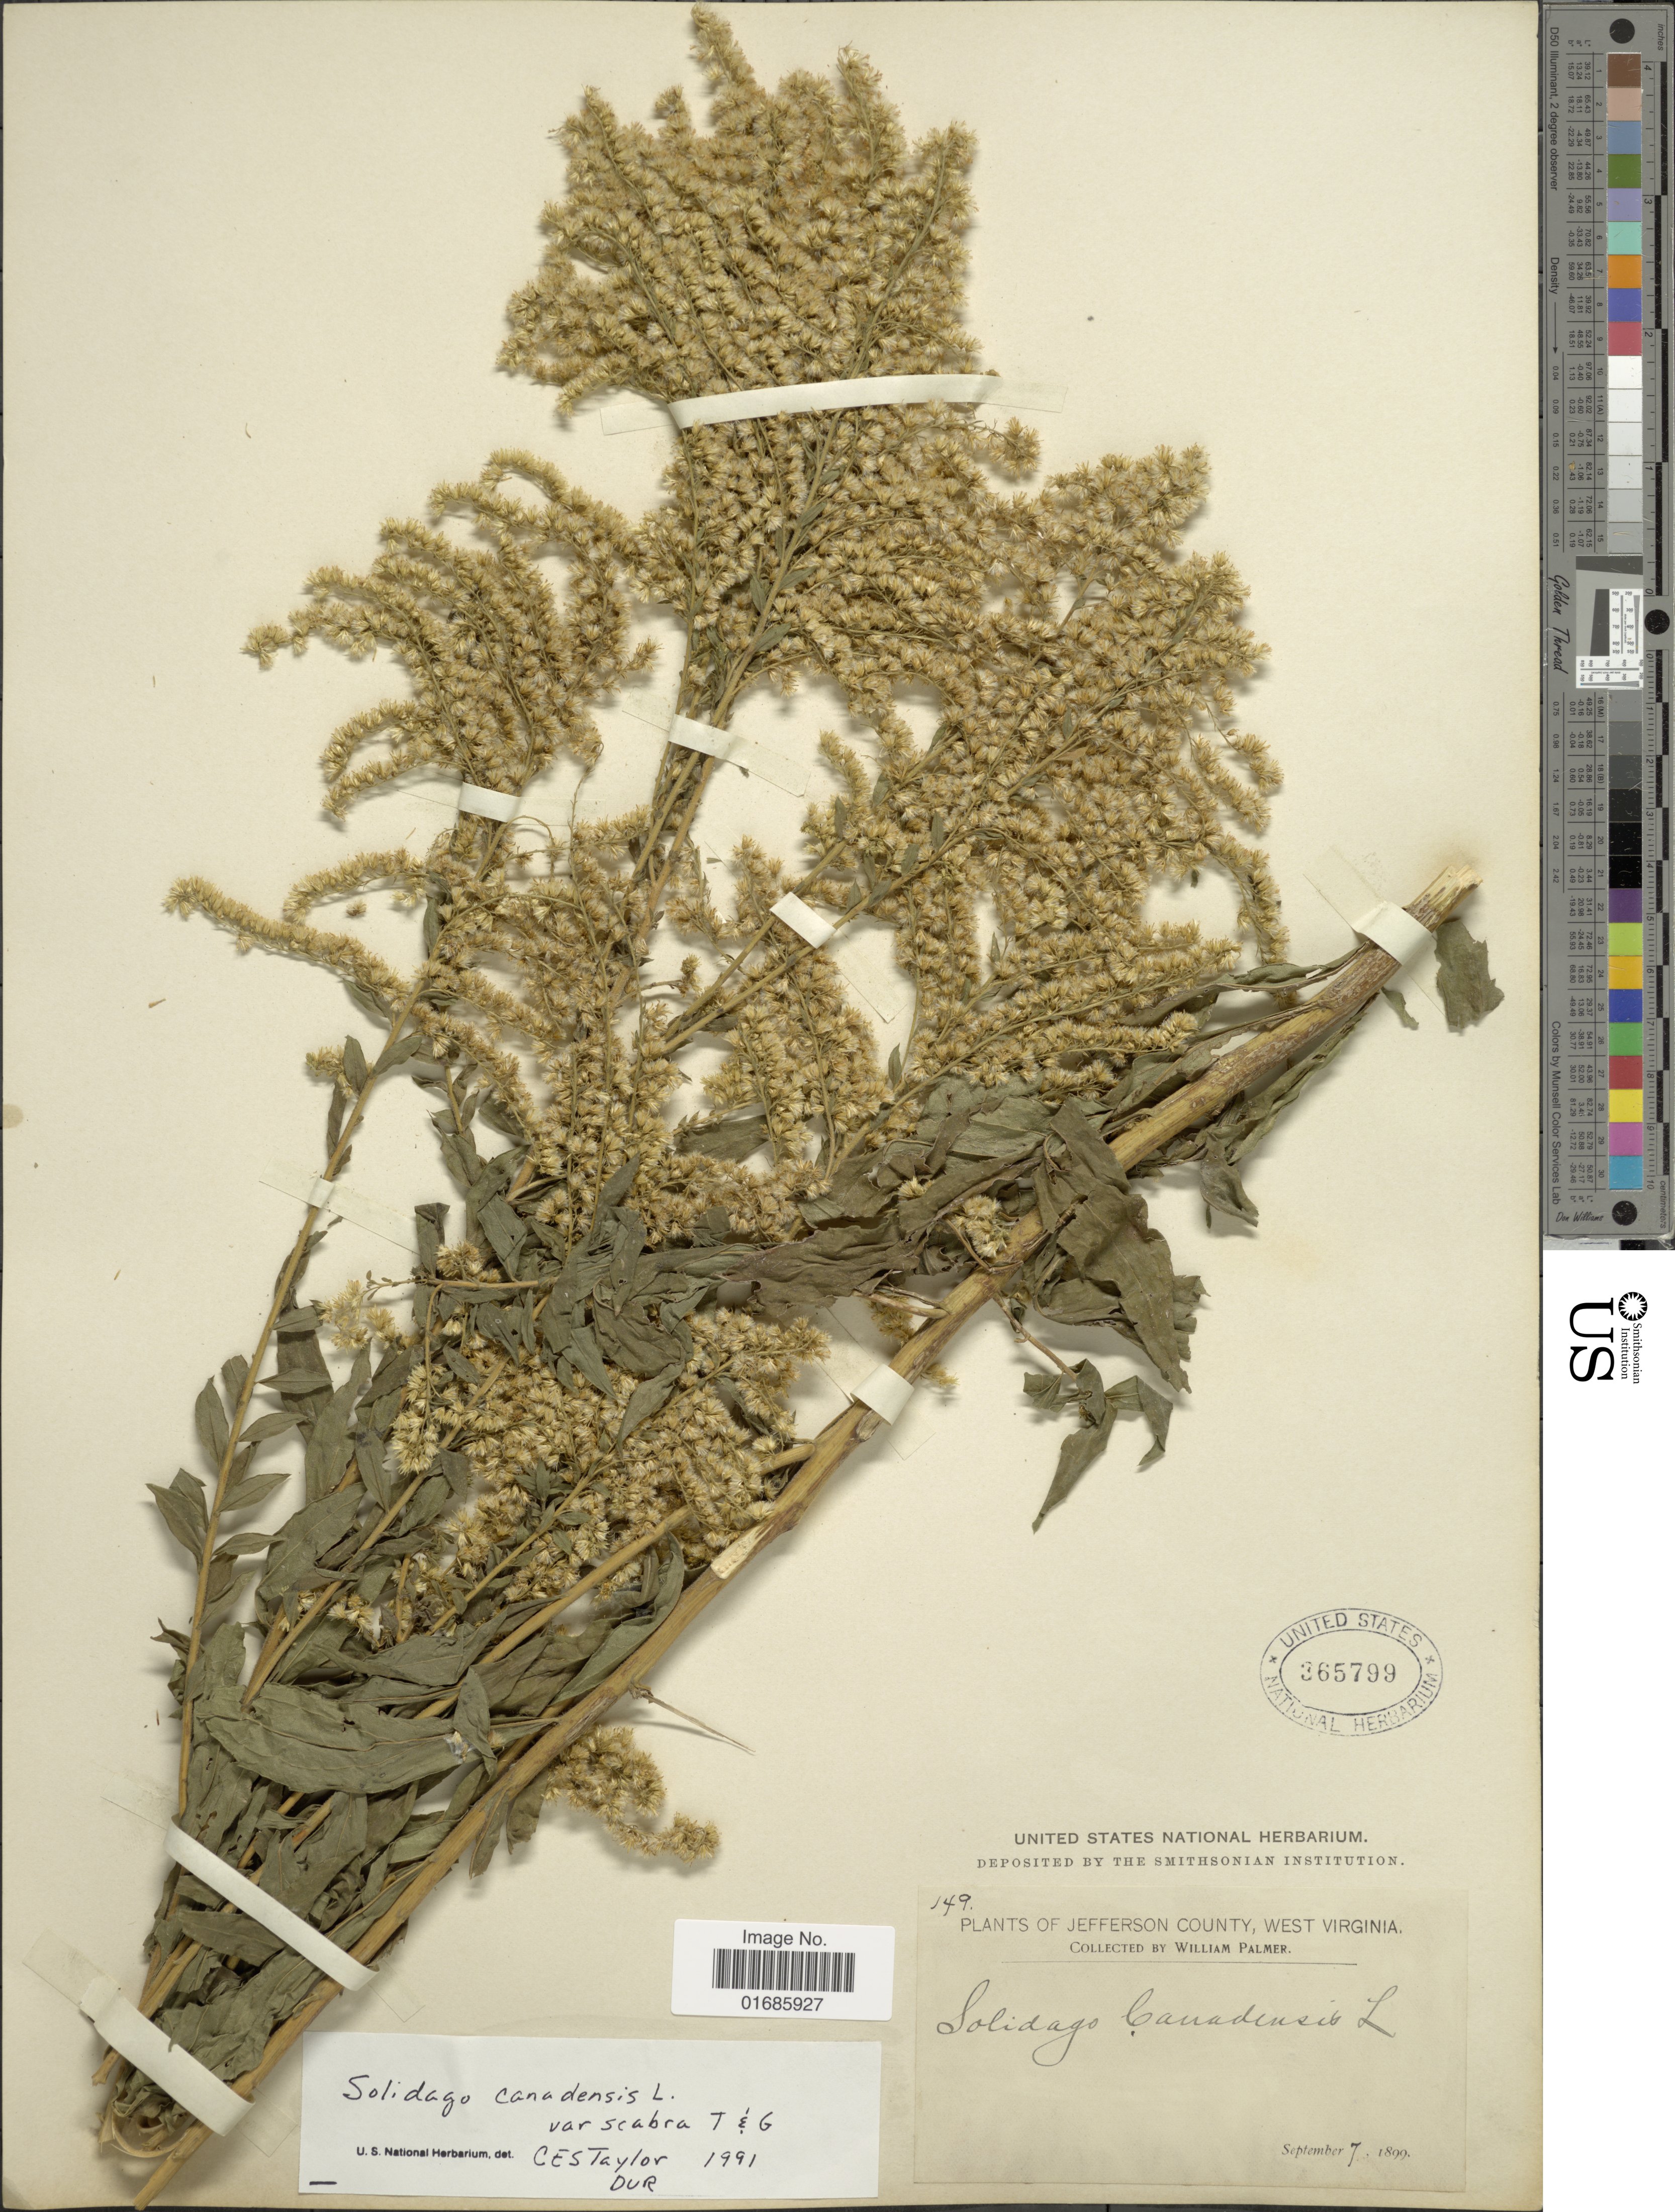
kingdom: Plantae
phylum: Tracheophyta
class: Magnoliopsida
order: Asterales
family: Asteraceae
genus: Solidago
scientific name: Solidago canadensis var. scabra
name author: (Muhl. ex Willd.) Torr. & A. Gray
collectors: W. Palmer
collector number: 149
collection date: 1899-09-07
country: United States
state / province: West Virginia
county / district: Jefferson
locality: Jefferson County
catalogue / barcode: US 365799